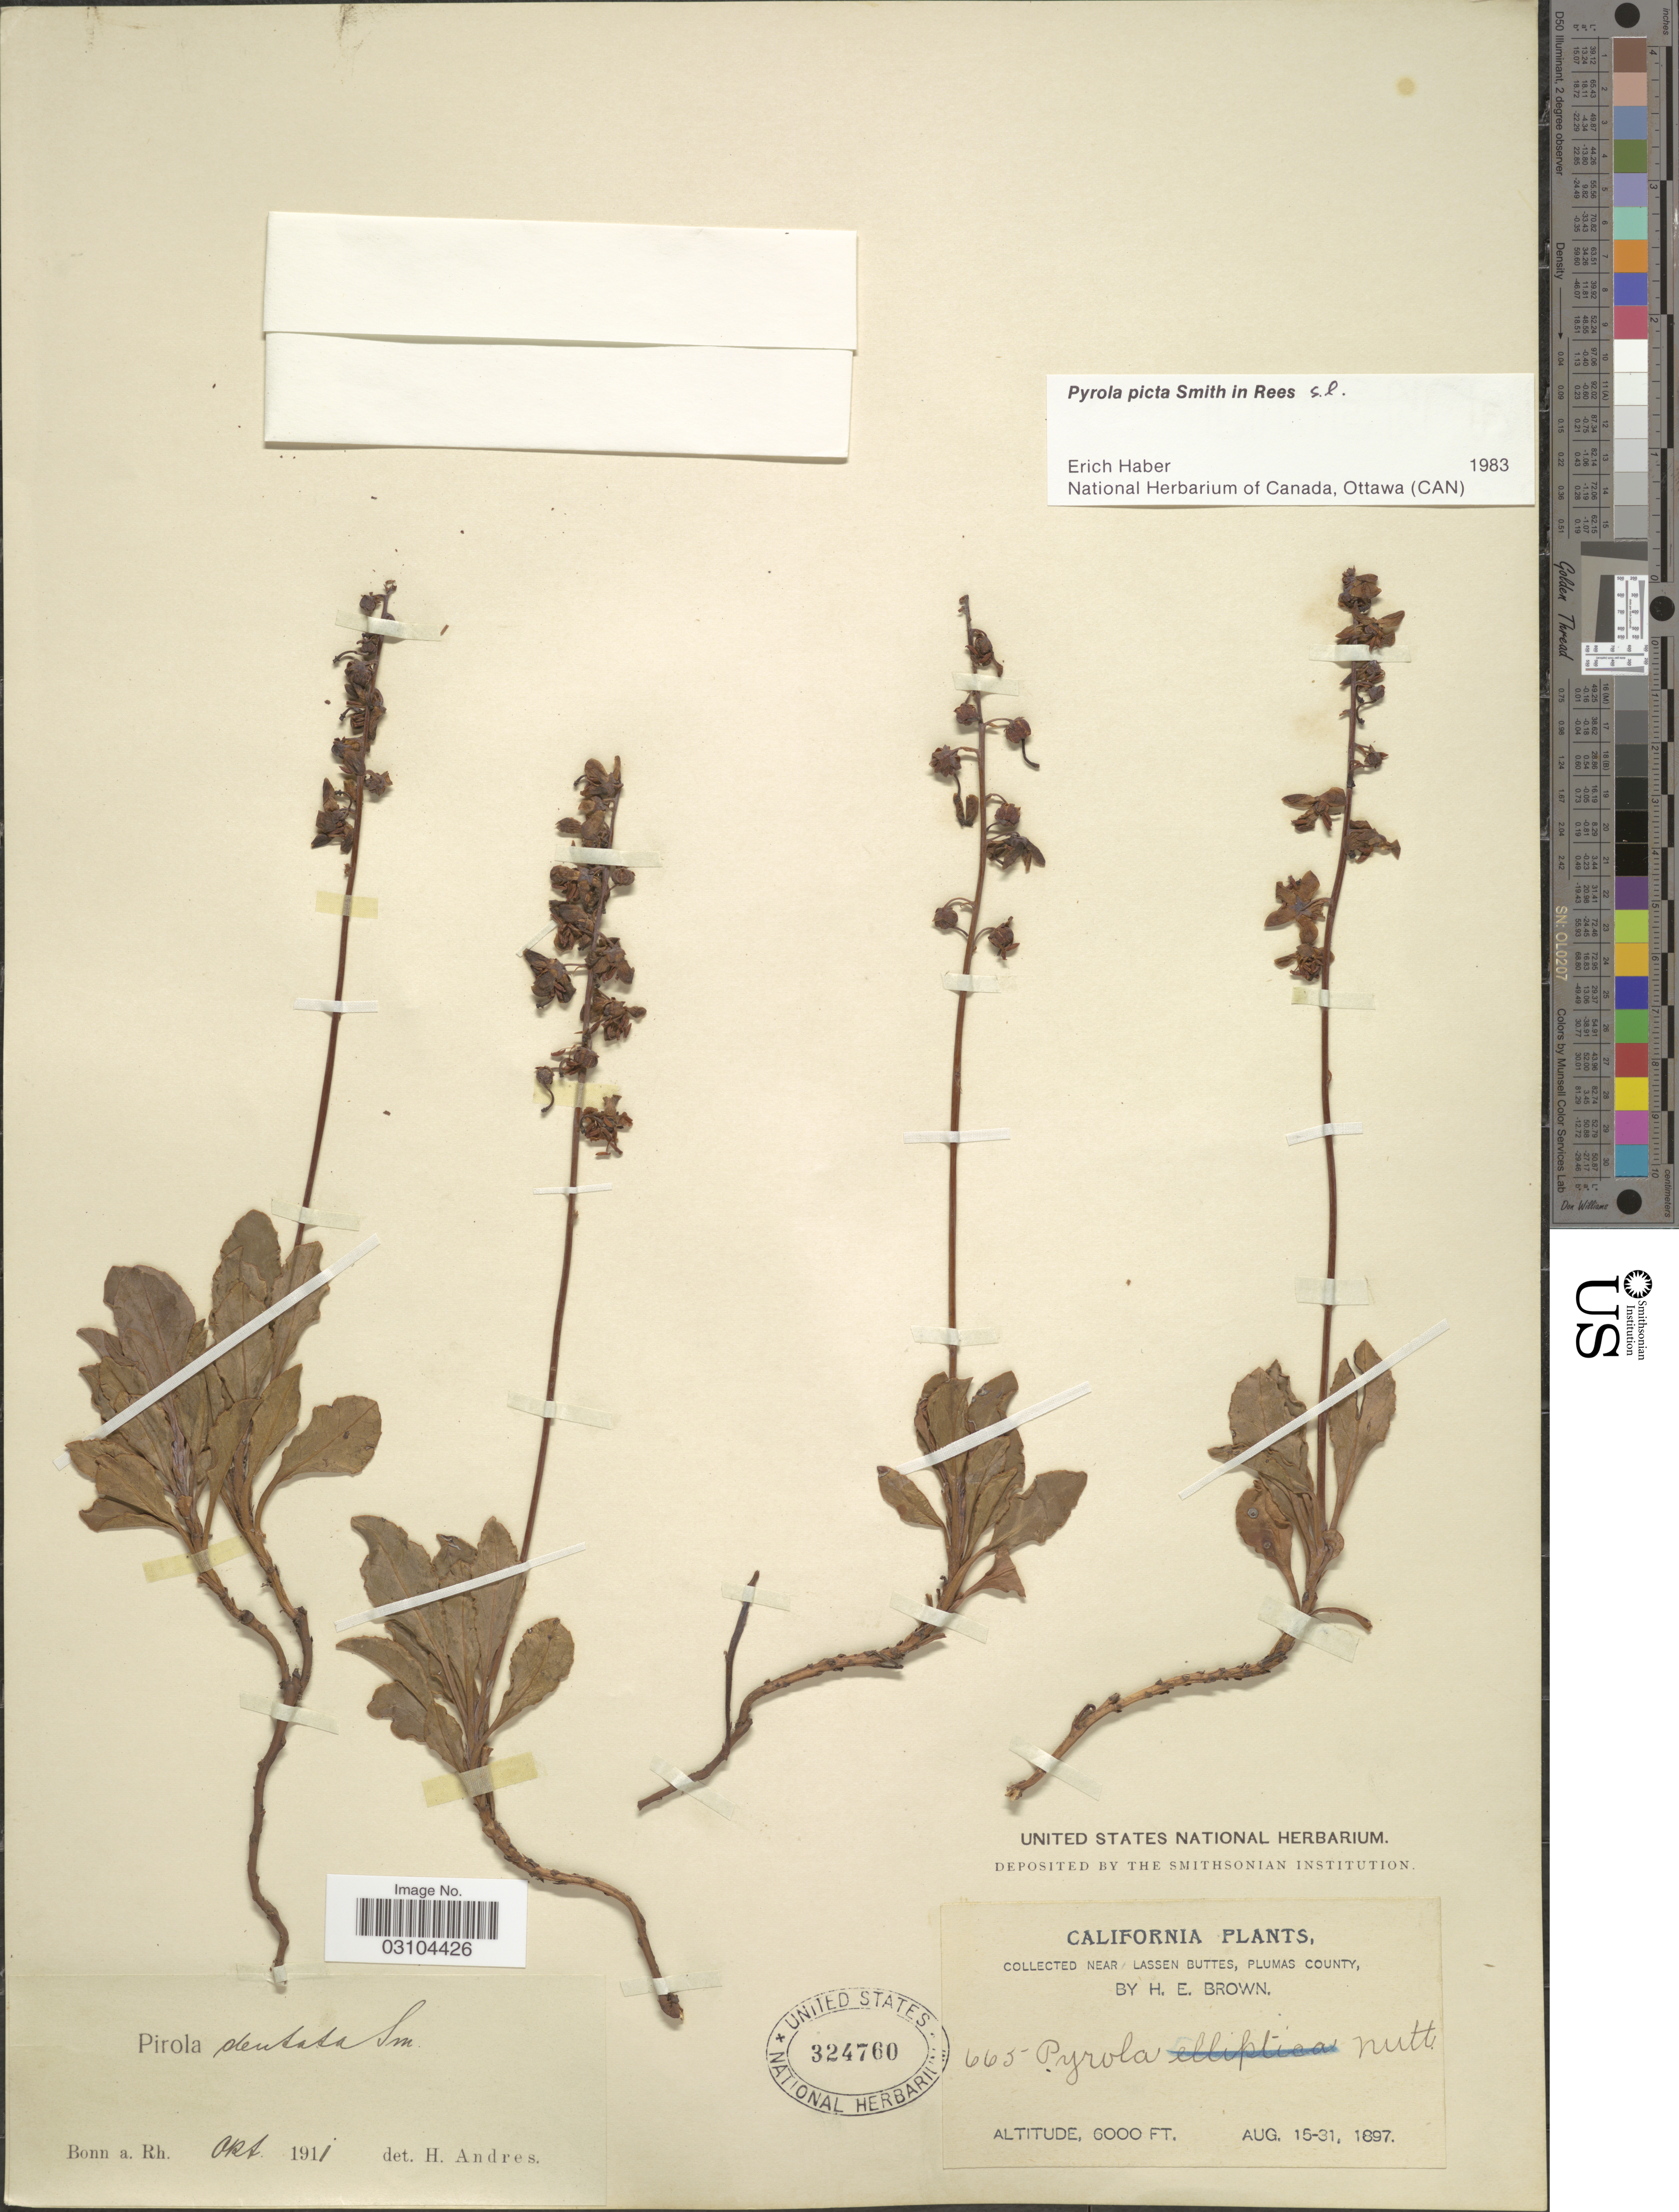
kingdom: Plantae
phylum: Tracheophyta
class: Magnoliopsida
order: Ericales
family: Ericaceae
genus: Pyrola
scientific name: Pyrola picta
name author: Sm. in Rees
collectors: H. E. Brown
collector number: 665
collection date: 1897-08-15/1897-08-31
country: United States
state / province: California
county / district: Plumas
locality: Near Lassen Buttes, Plumas County.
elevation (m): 1829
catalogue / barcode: US 324760